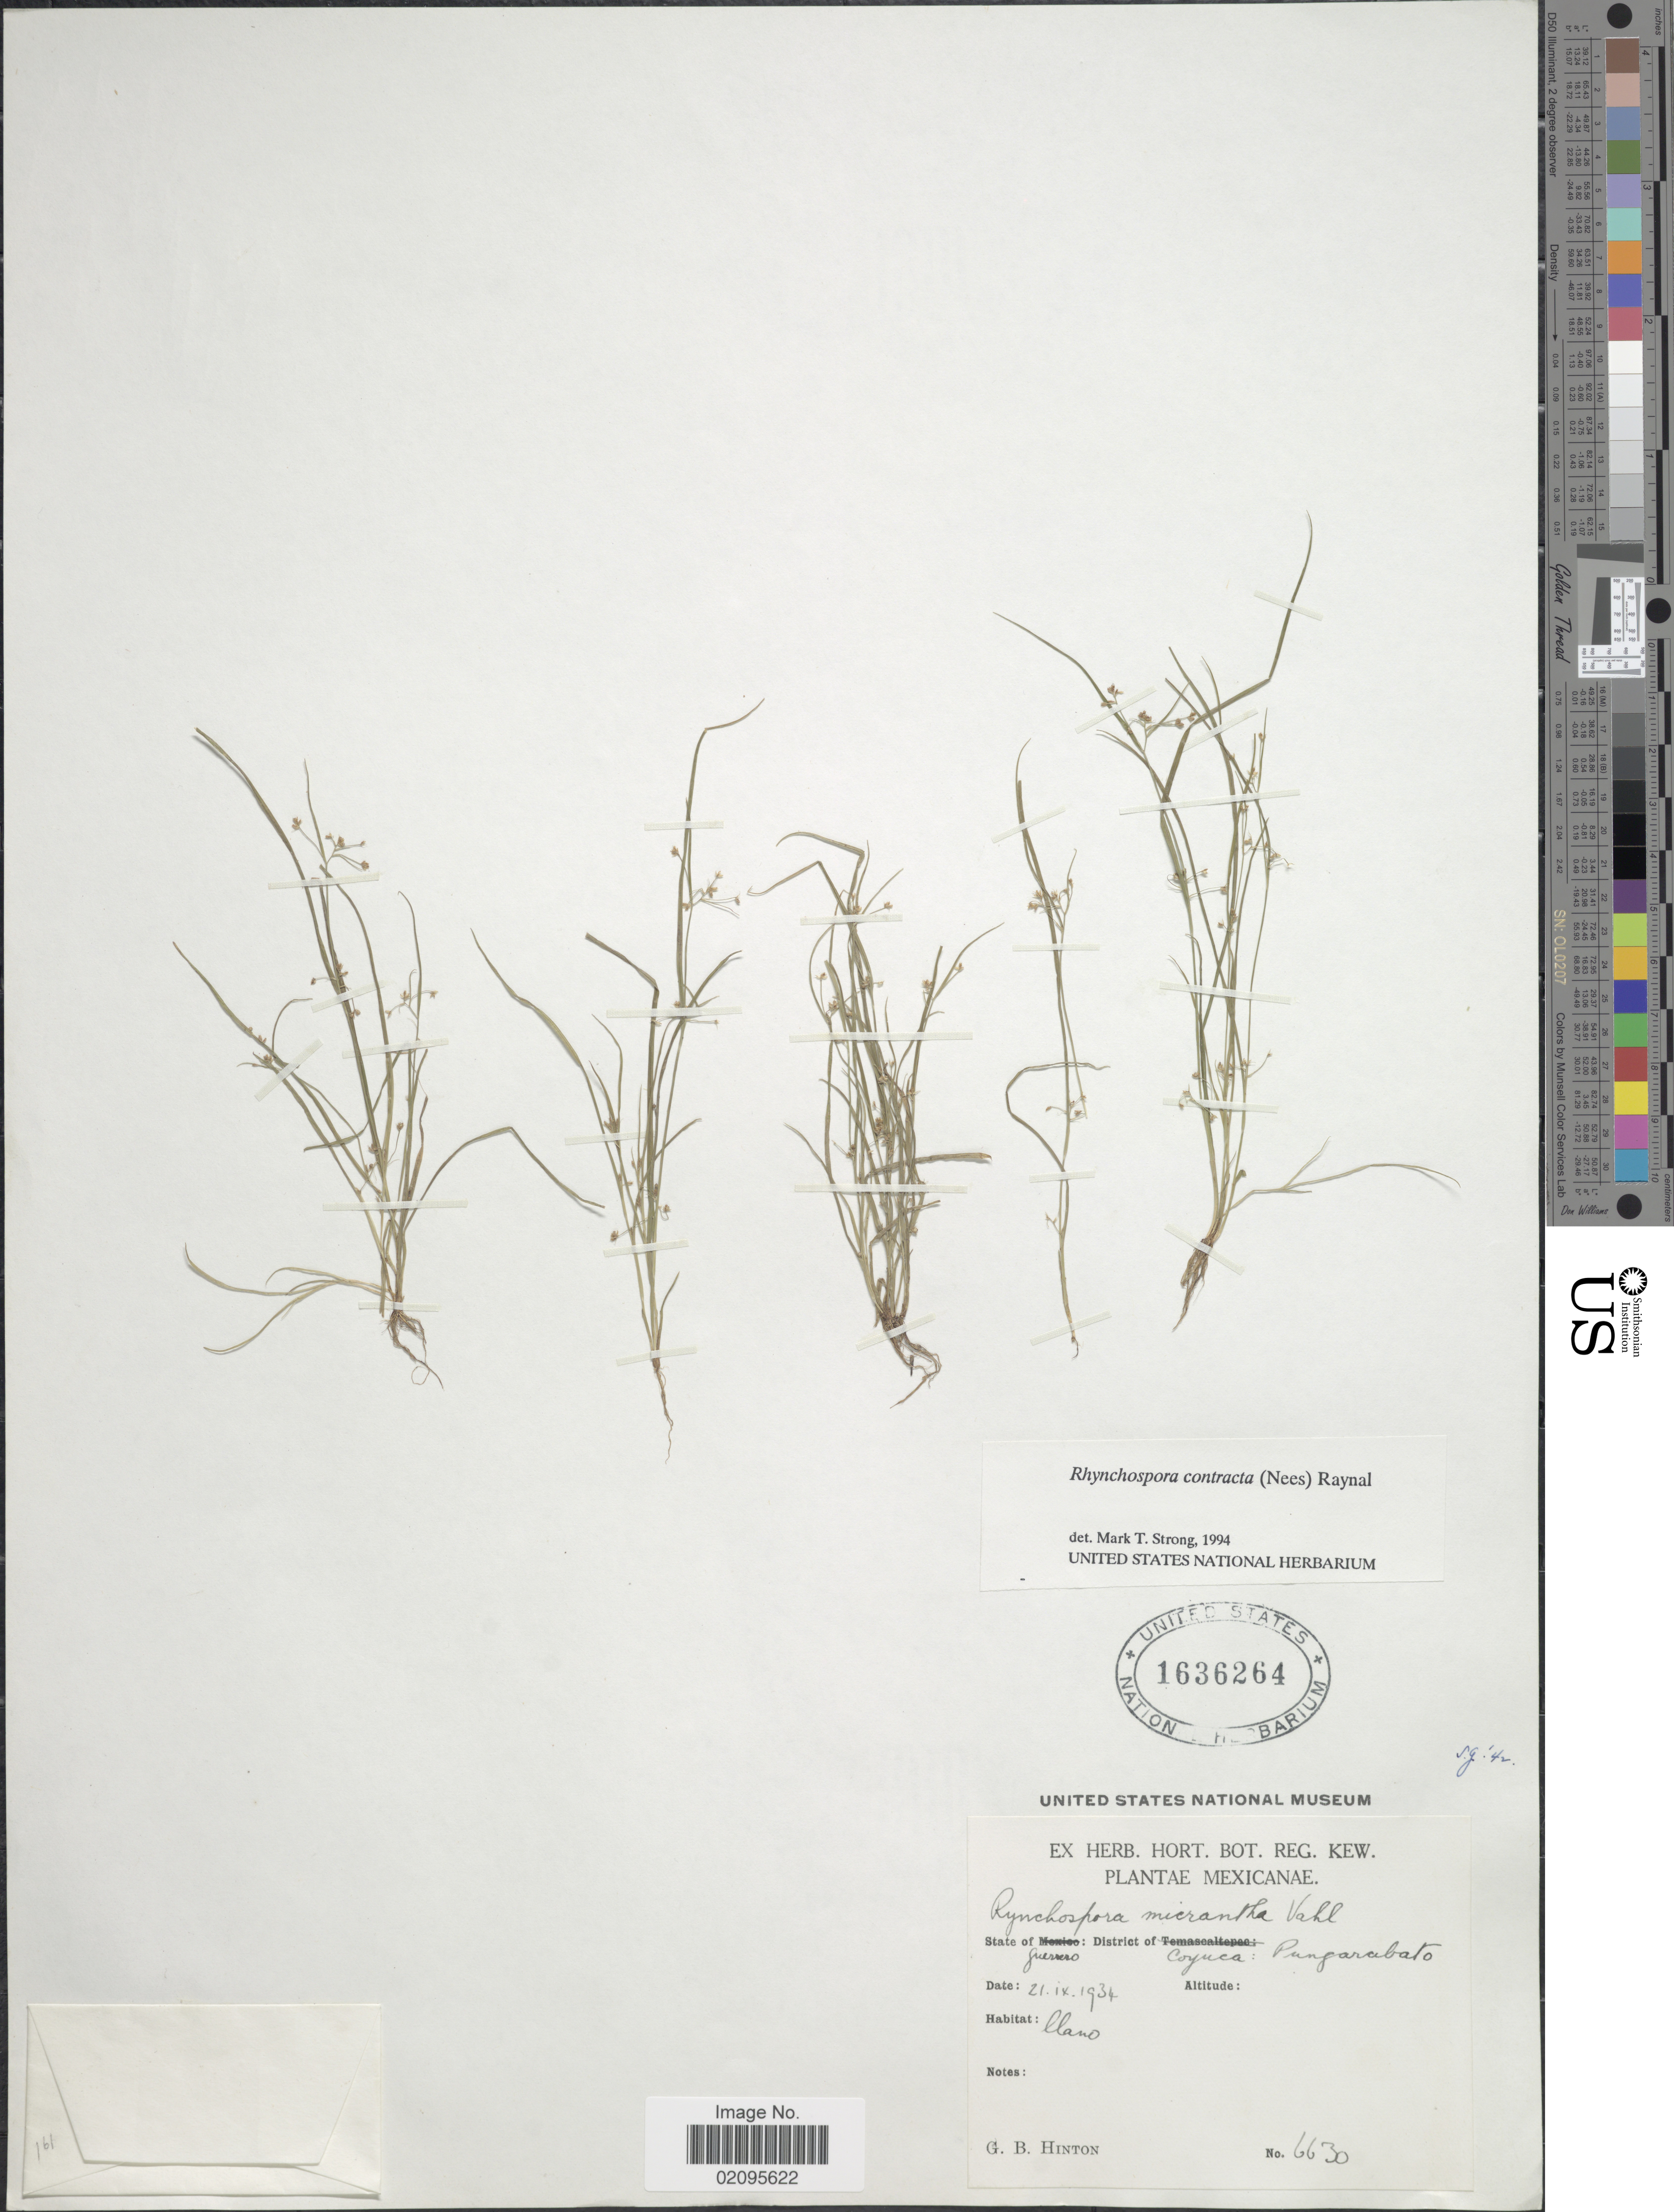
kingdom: Plantae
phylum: Tracheophyta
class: Liliopsida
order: Poales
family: Cyperaceae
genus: Rhynchospora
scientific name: Rhynchospora contracta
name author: (Nees) J. Raynal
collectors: G. B. Hinton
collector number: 6630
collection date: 1934-09-21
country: Mexico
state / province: Guerrero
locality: District of Coyuca: Pungarabato.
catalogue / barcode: US 1636264